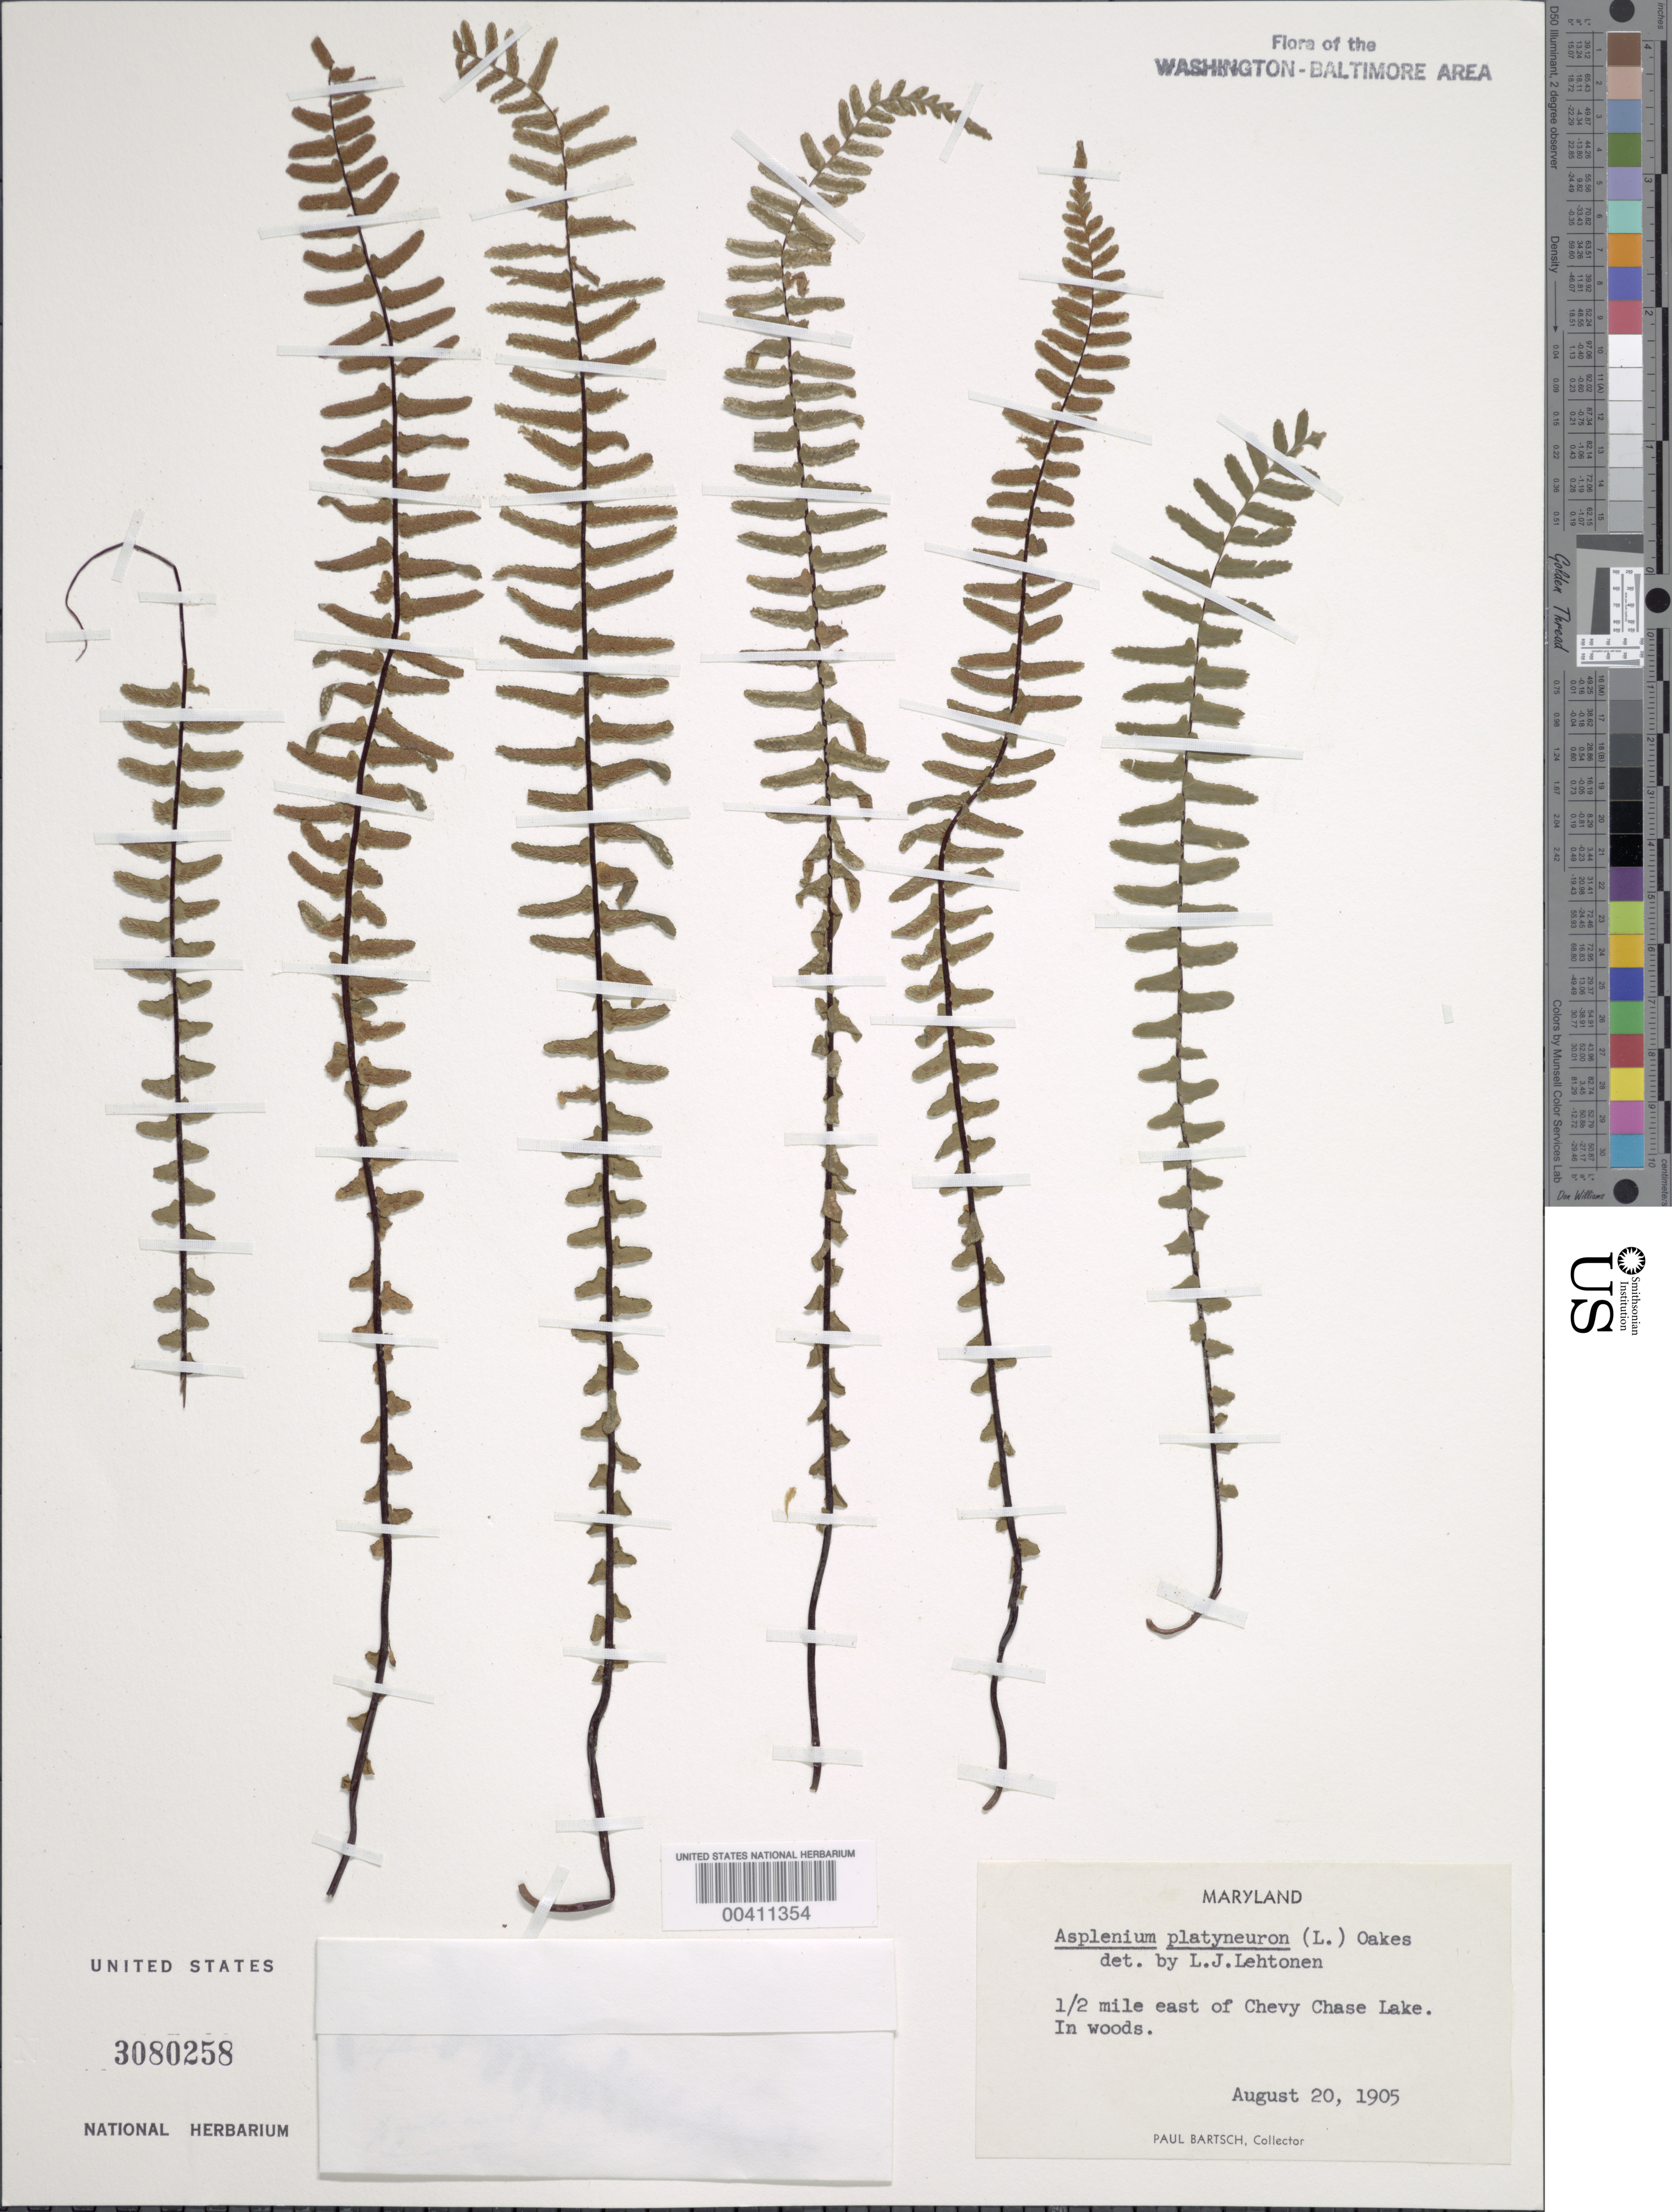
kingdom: Plantae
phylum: Tracheophyta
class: Polypodiopsida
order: Polypodiales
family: Aspleniaceae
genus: Asplenium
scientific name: Asplenium platyneuron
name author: (L.) Britton, Stearns & Poggenb.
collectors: P. Bartsch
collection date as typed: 20 Aug 1905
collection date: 1905-08-20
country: United States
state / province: Maryland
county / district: Montgomery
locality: E of Chevy Chase Lake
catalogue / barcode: US 3080258